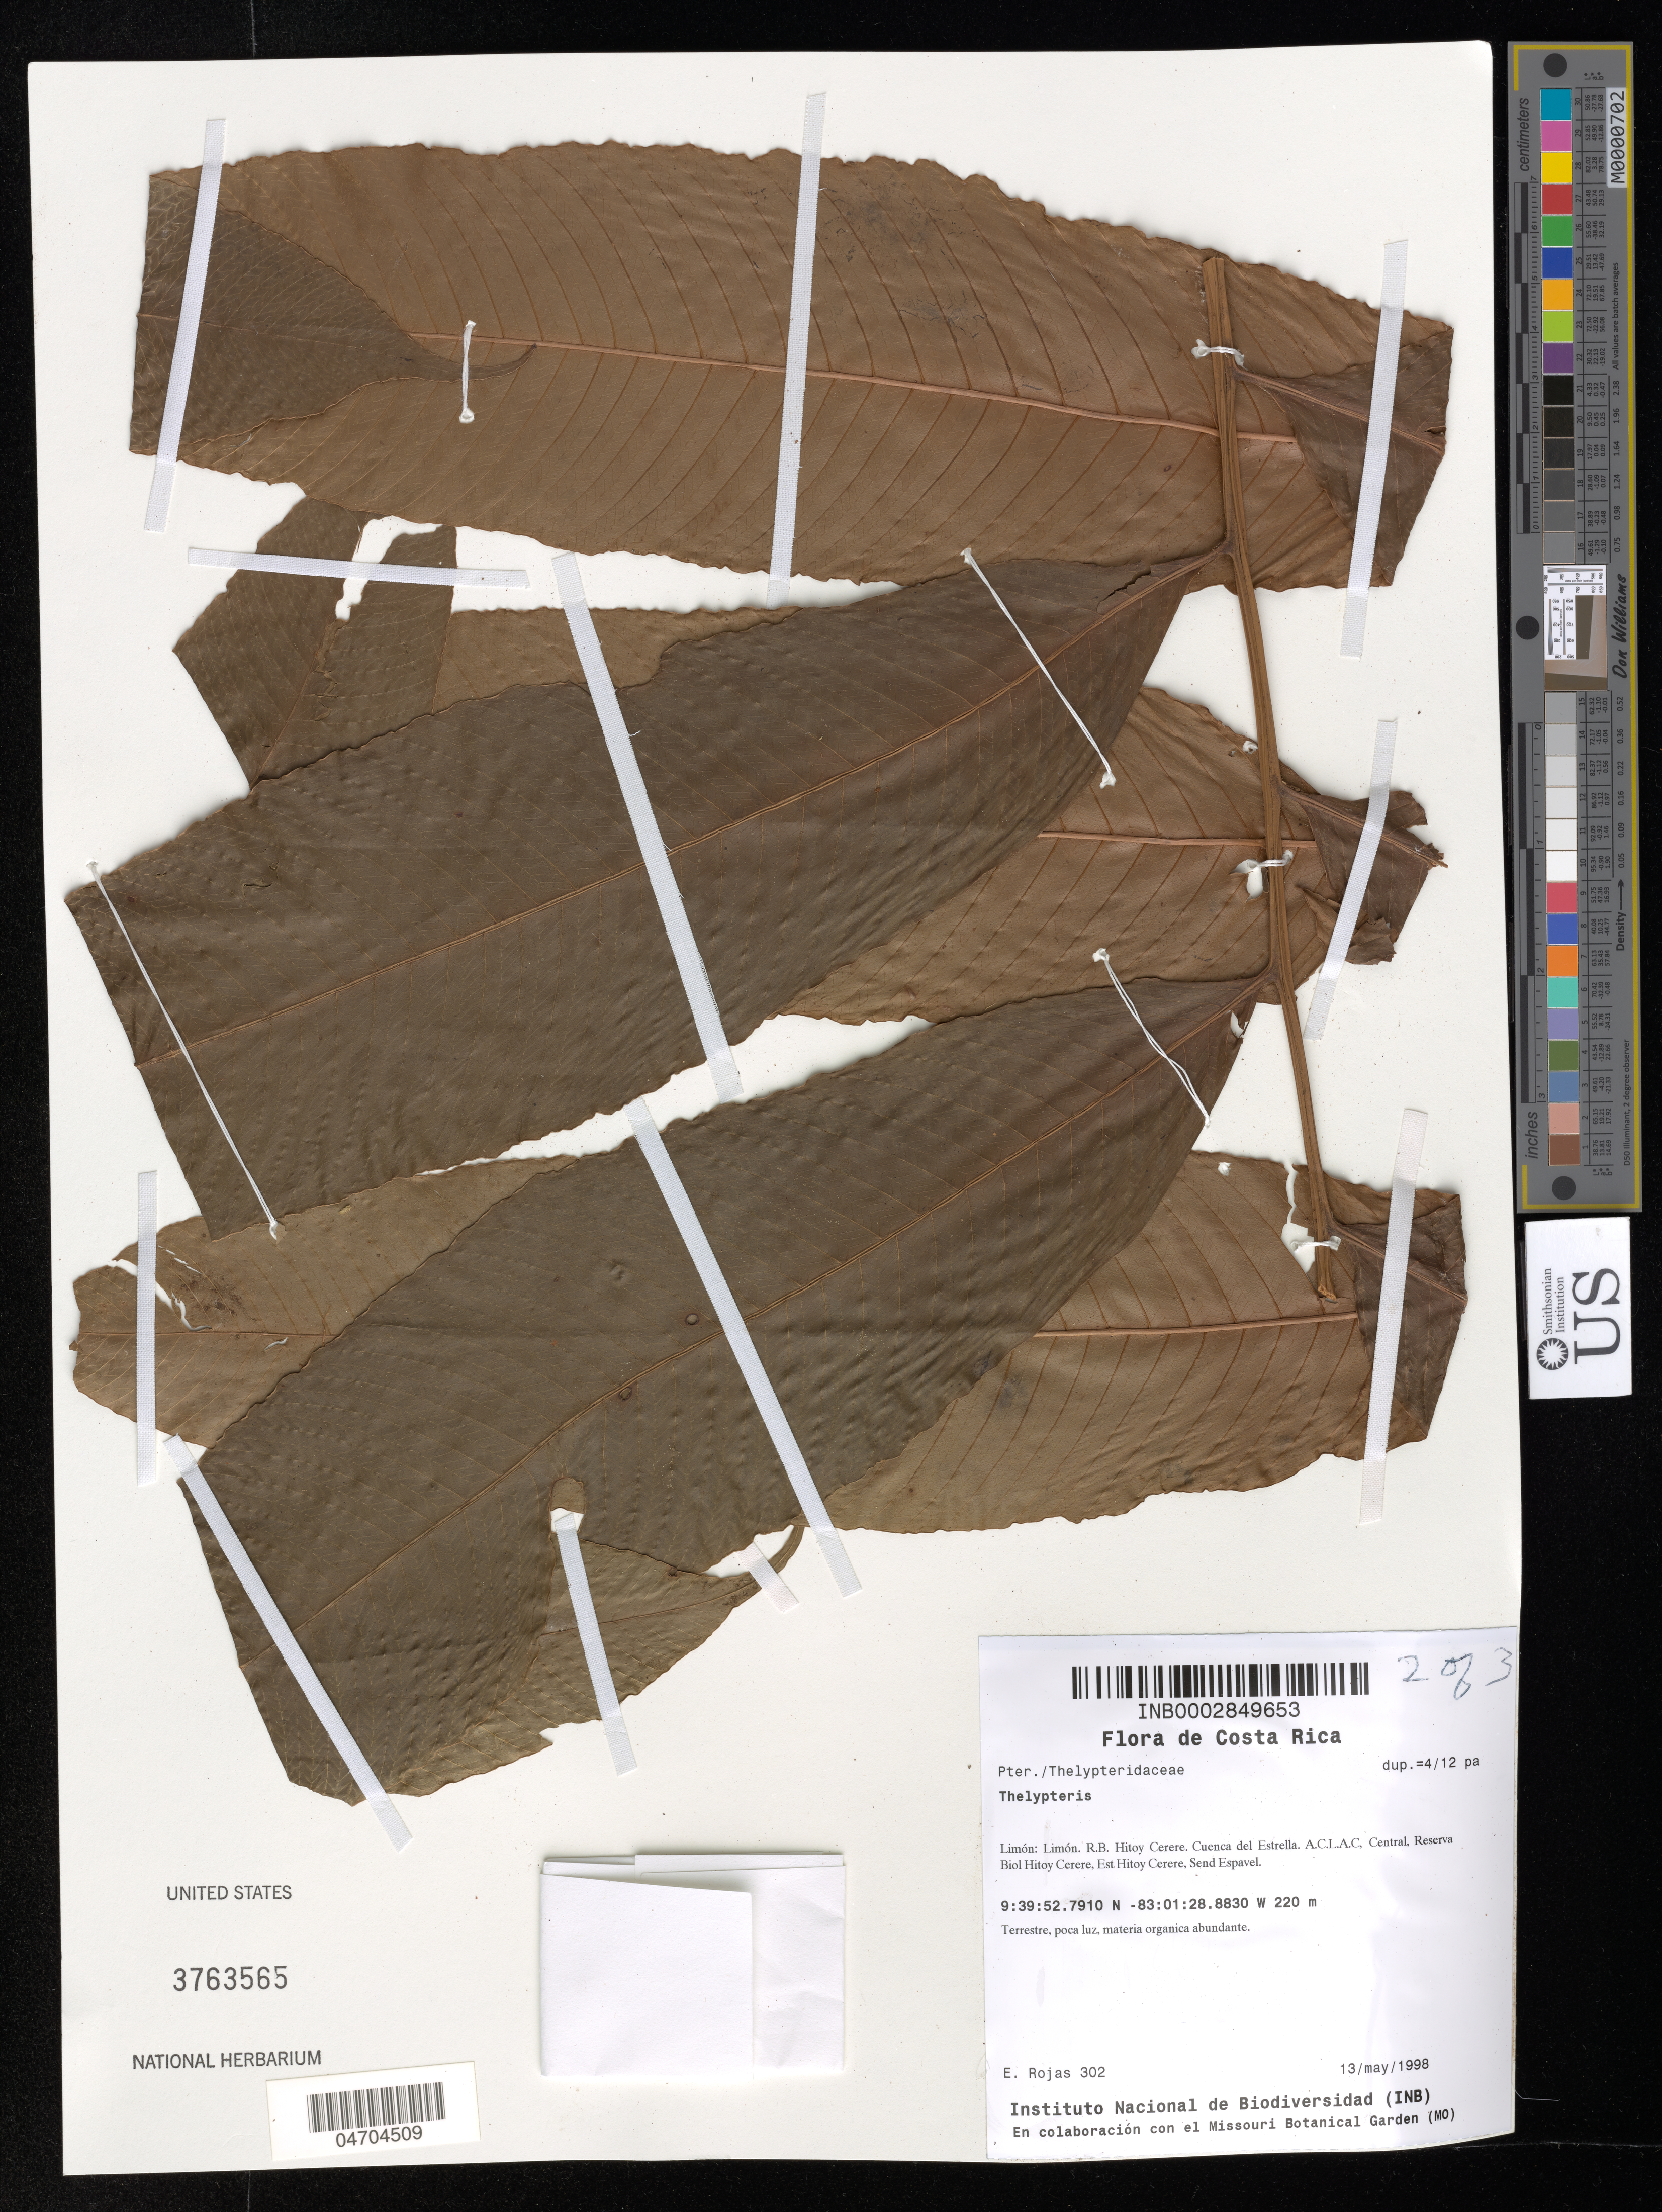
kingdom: Plantae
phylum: Tracheophyta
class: Polypodiopsida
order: Polypodiales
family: Thelypteridaceae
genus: Thelypteris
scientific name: Thelypteris (Meniscium) sp.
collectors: E. Rojas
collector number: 302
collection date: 1998-05-13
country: Costa Rica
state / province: Limón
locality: R. B. Hitoy Cerere. Cuenca del Estrella. A.C.I.A.C., Central, Reserva Biol Hitoy Cerere. Est Hitoy Cerere, Send Espavel.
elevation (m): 220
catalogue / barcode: US 3763565